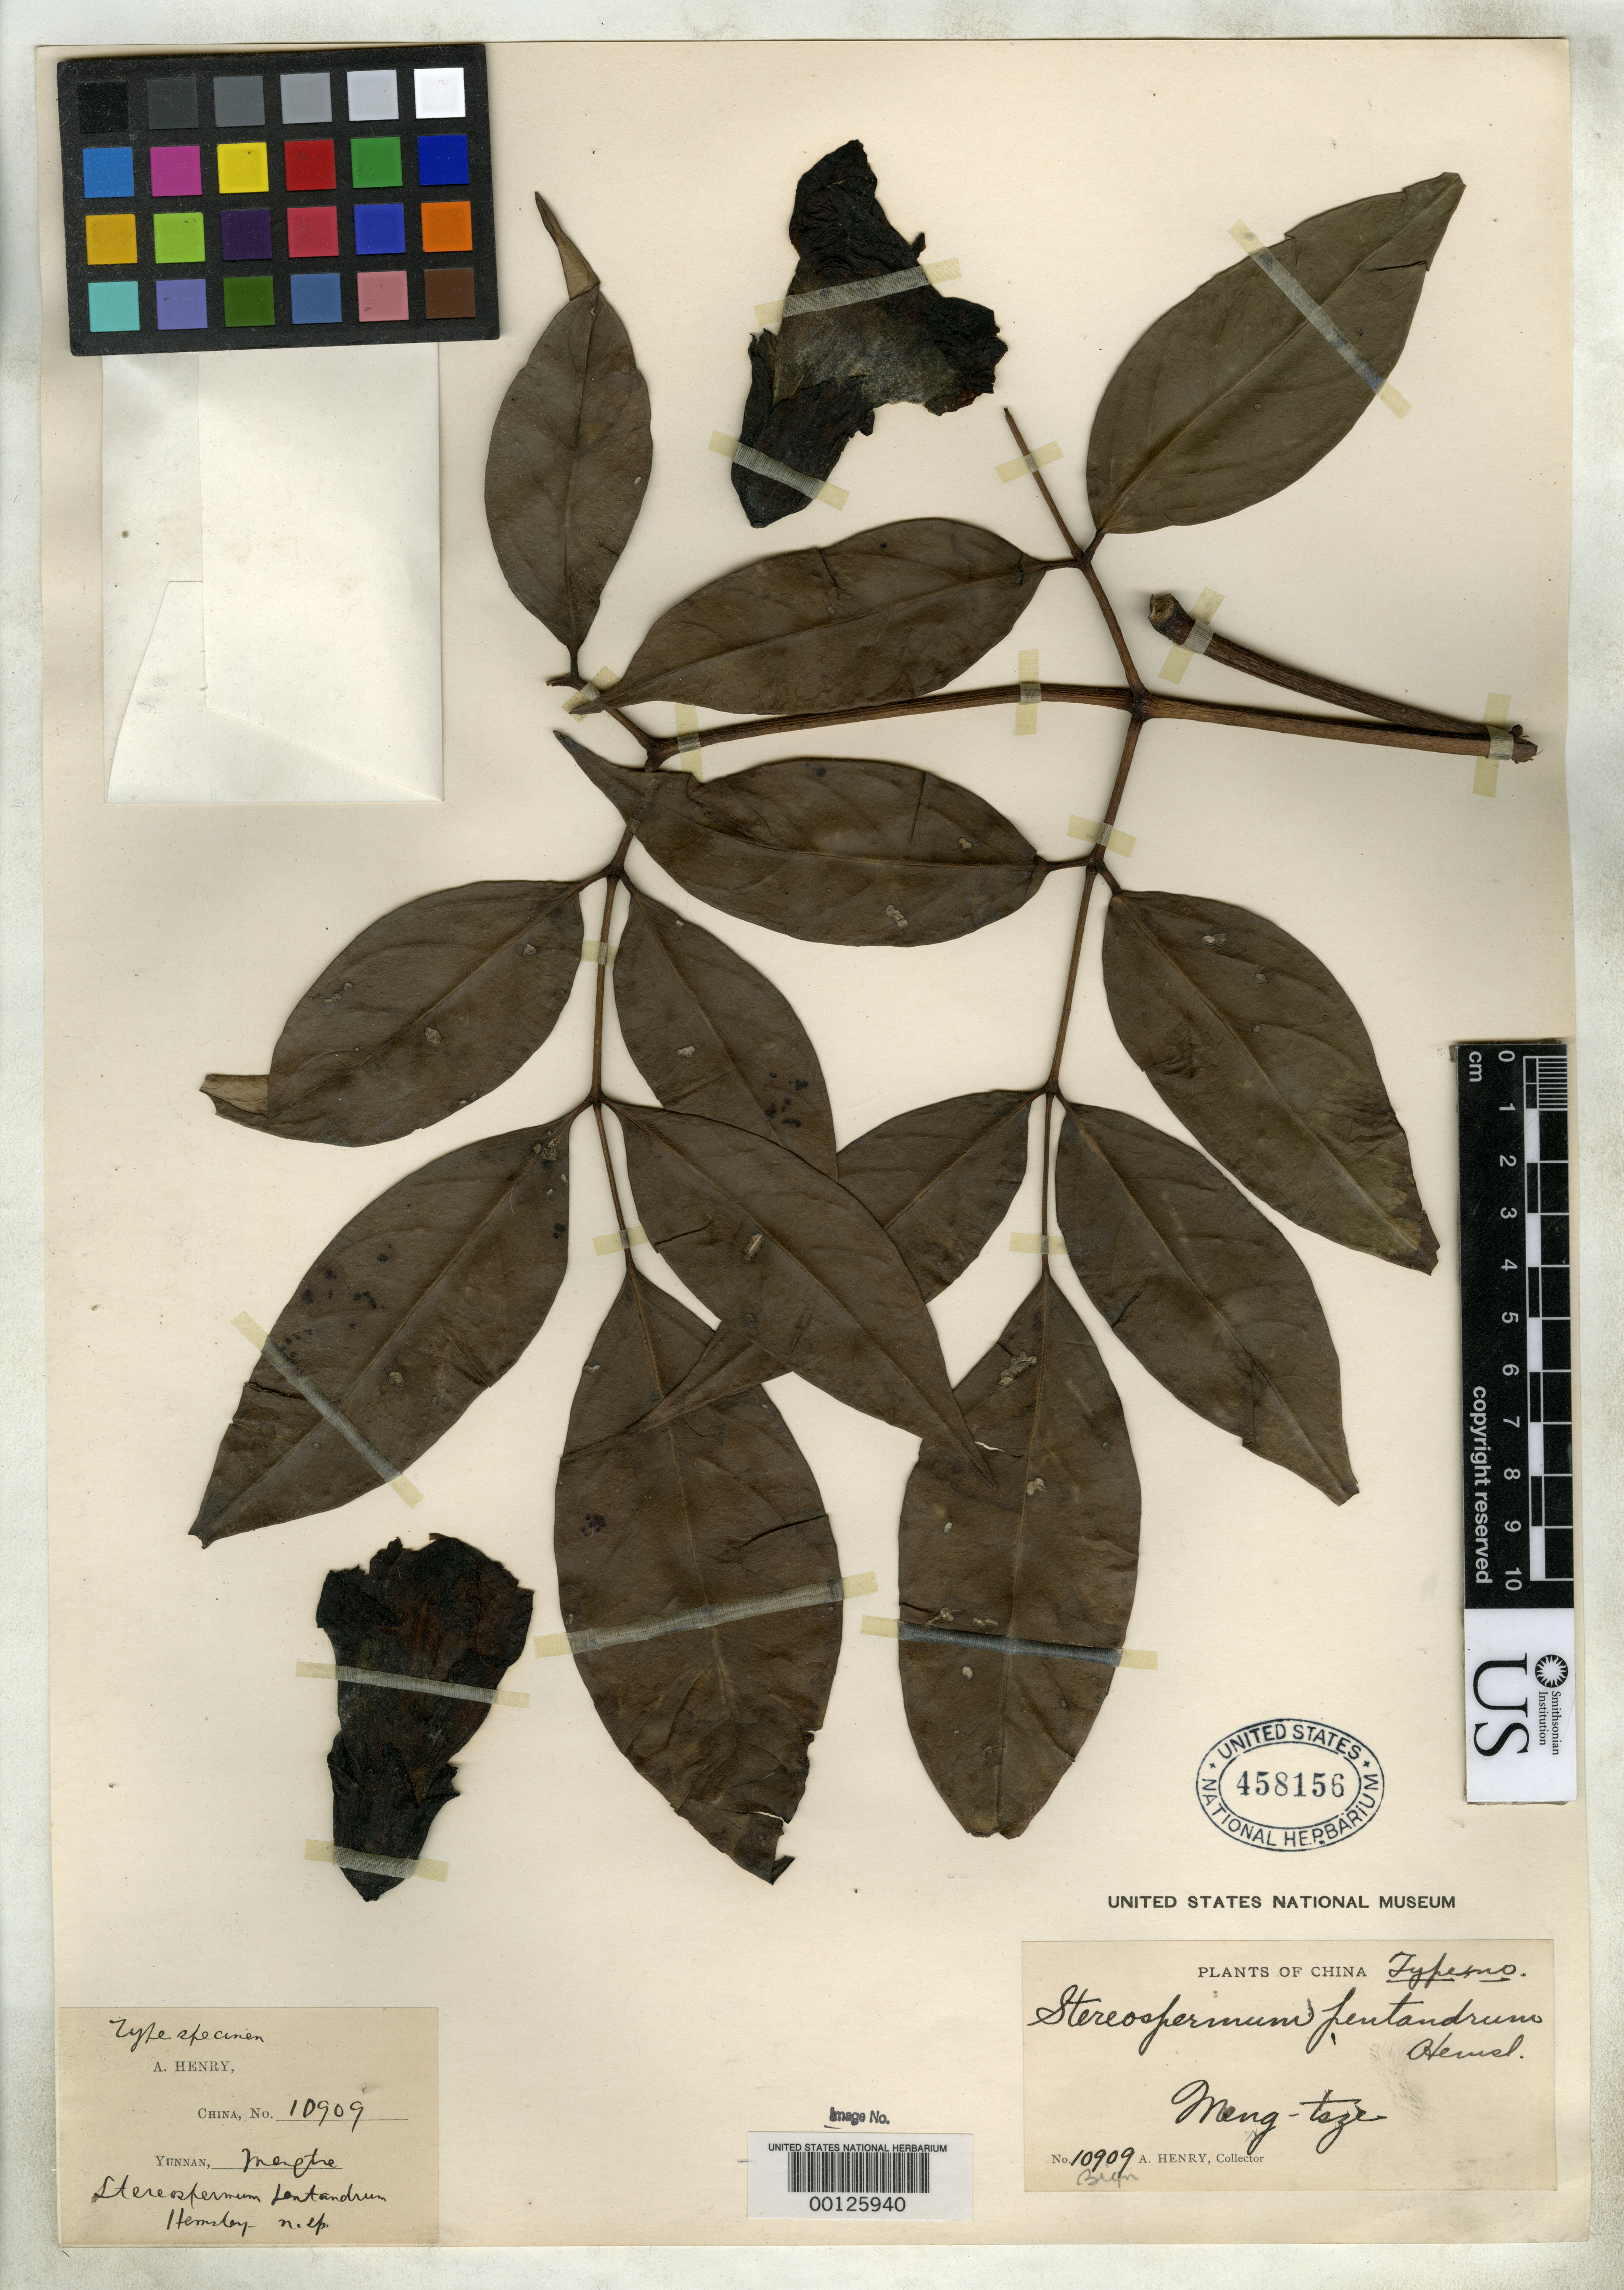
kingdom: Plantae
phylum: Tracheophyta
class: Magnoliopsida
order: Lamiales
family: Bignoniaceae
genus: Radermachera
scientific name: Radermachera pentandra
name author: Hemsl.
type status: Isotype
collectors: A. Henry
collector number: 10909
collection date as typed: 13 Nov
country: China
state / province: Yunnan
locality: Meng-tsze.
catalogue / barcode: US 458156